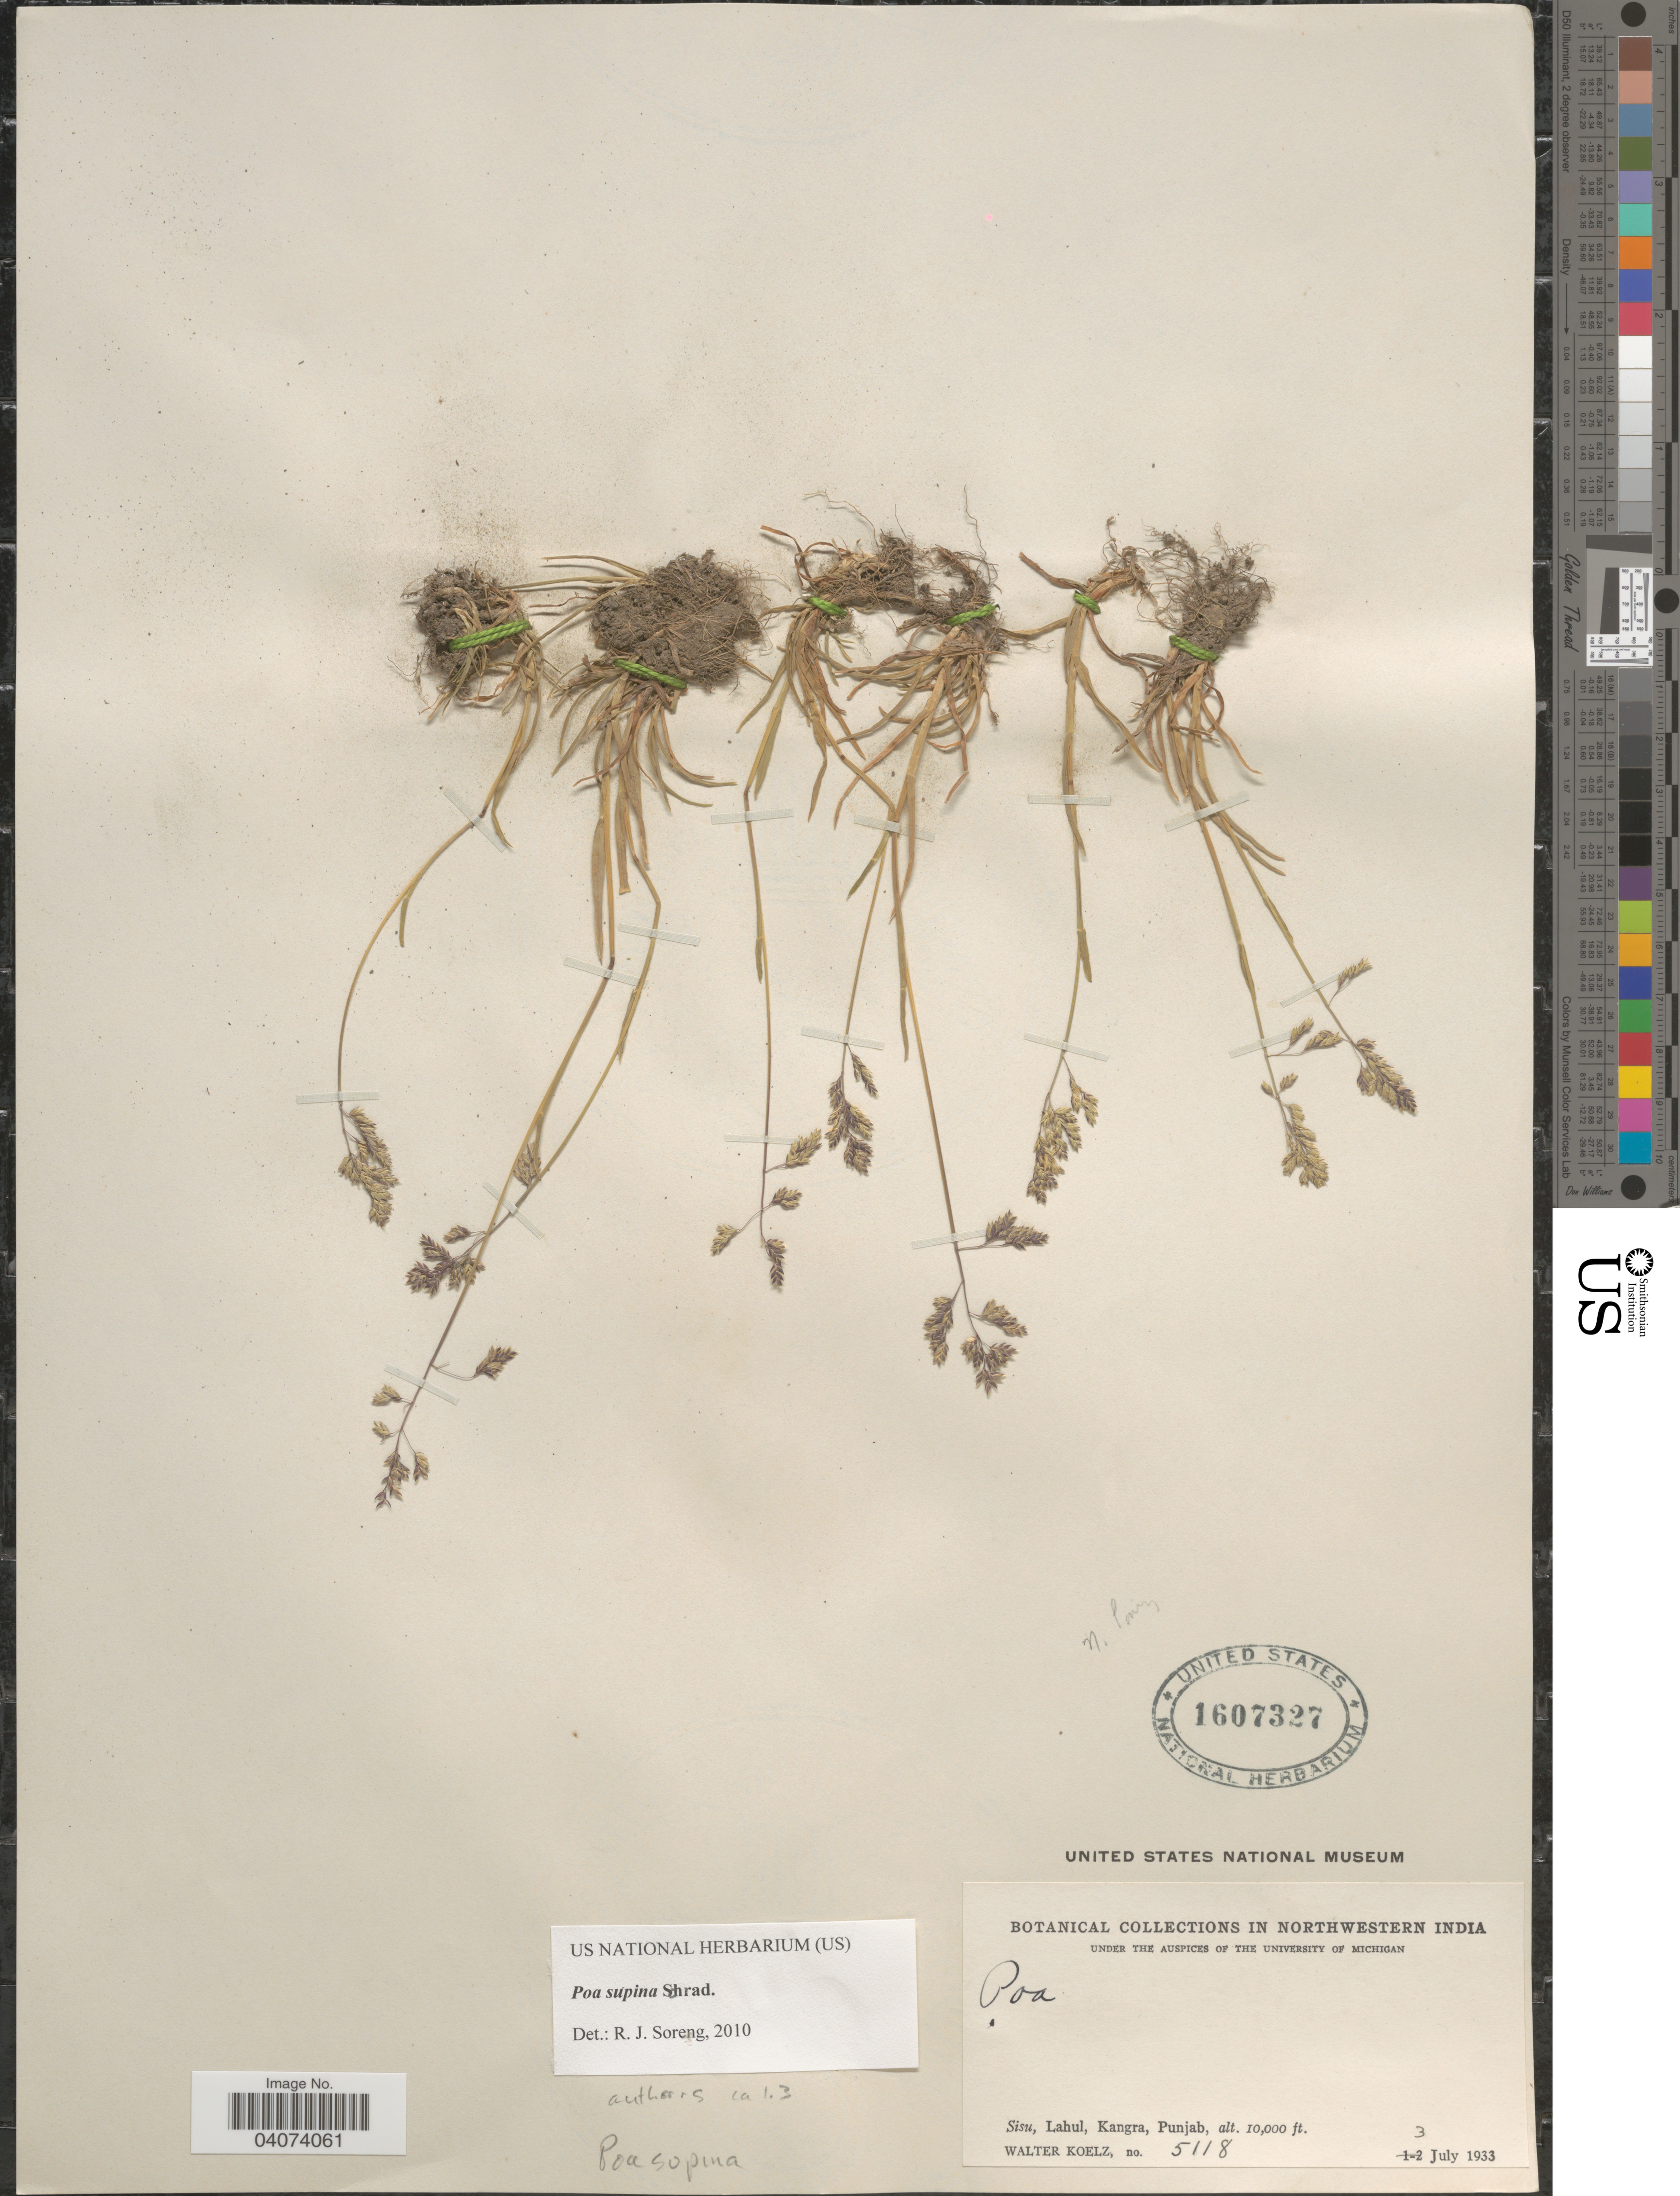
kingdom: Plantae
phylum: Tracheophyta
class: Liliopsida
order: Poales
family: Poaceae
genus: Poa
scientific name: Poa supina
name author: Schrad.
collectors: W. N. Koelz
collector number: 5118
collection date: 1933-07-03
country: India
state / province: Punjab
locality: In Northwestern India. Sisu, Lahul, Kangra.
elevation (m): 3048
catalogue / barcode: US 1607327